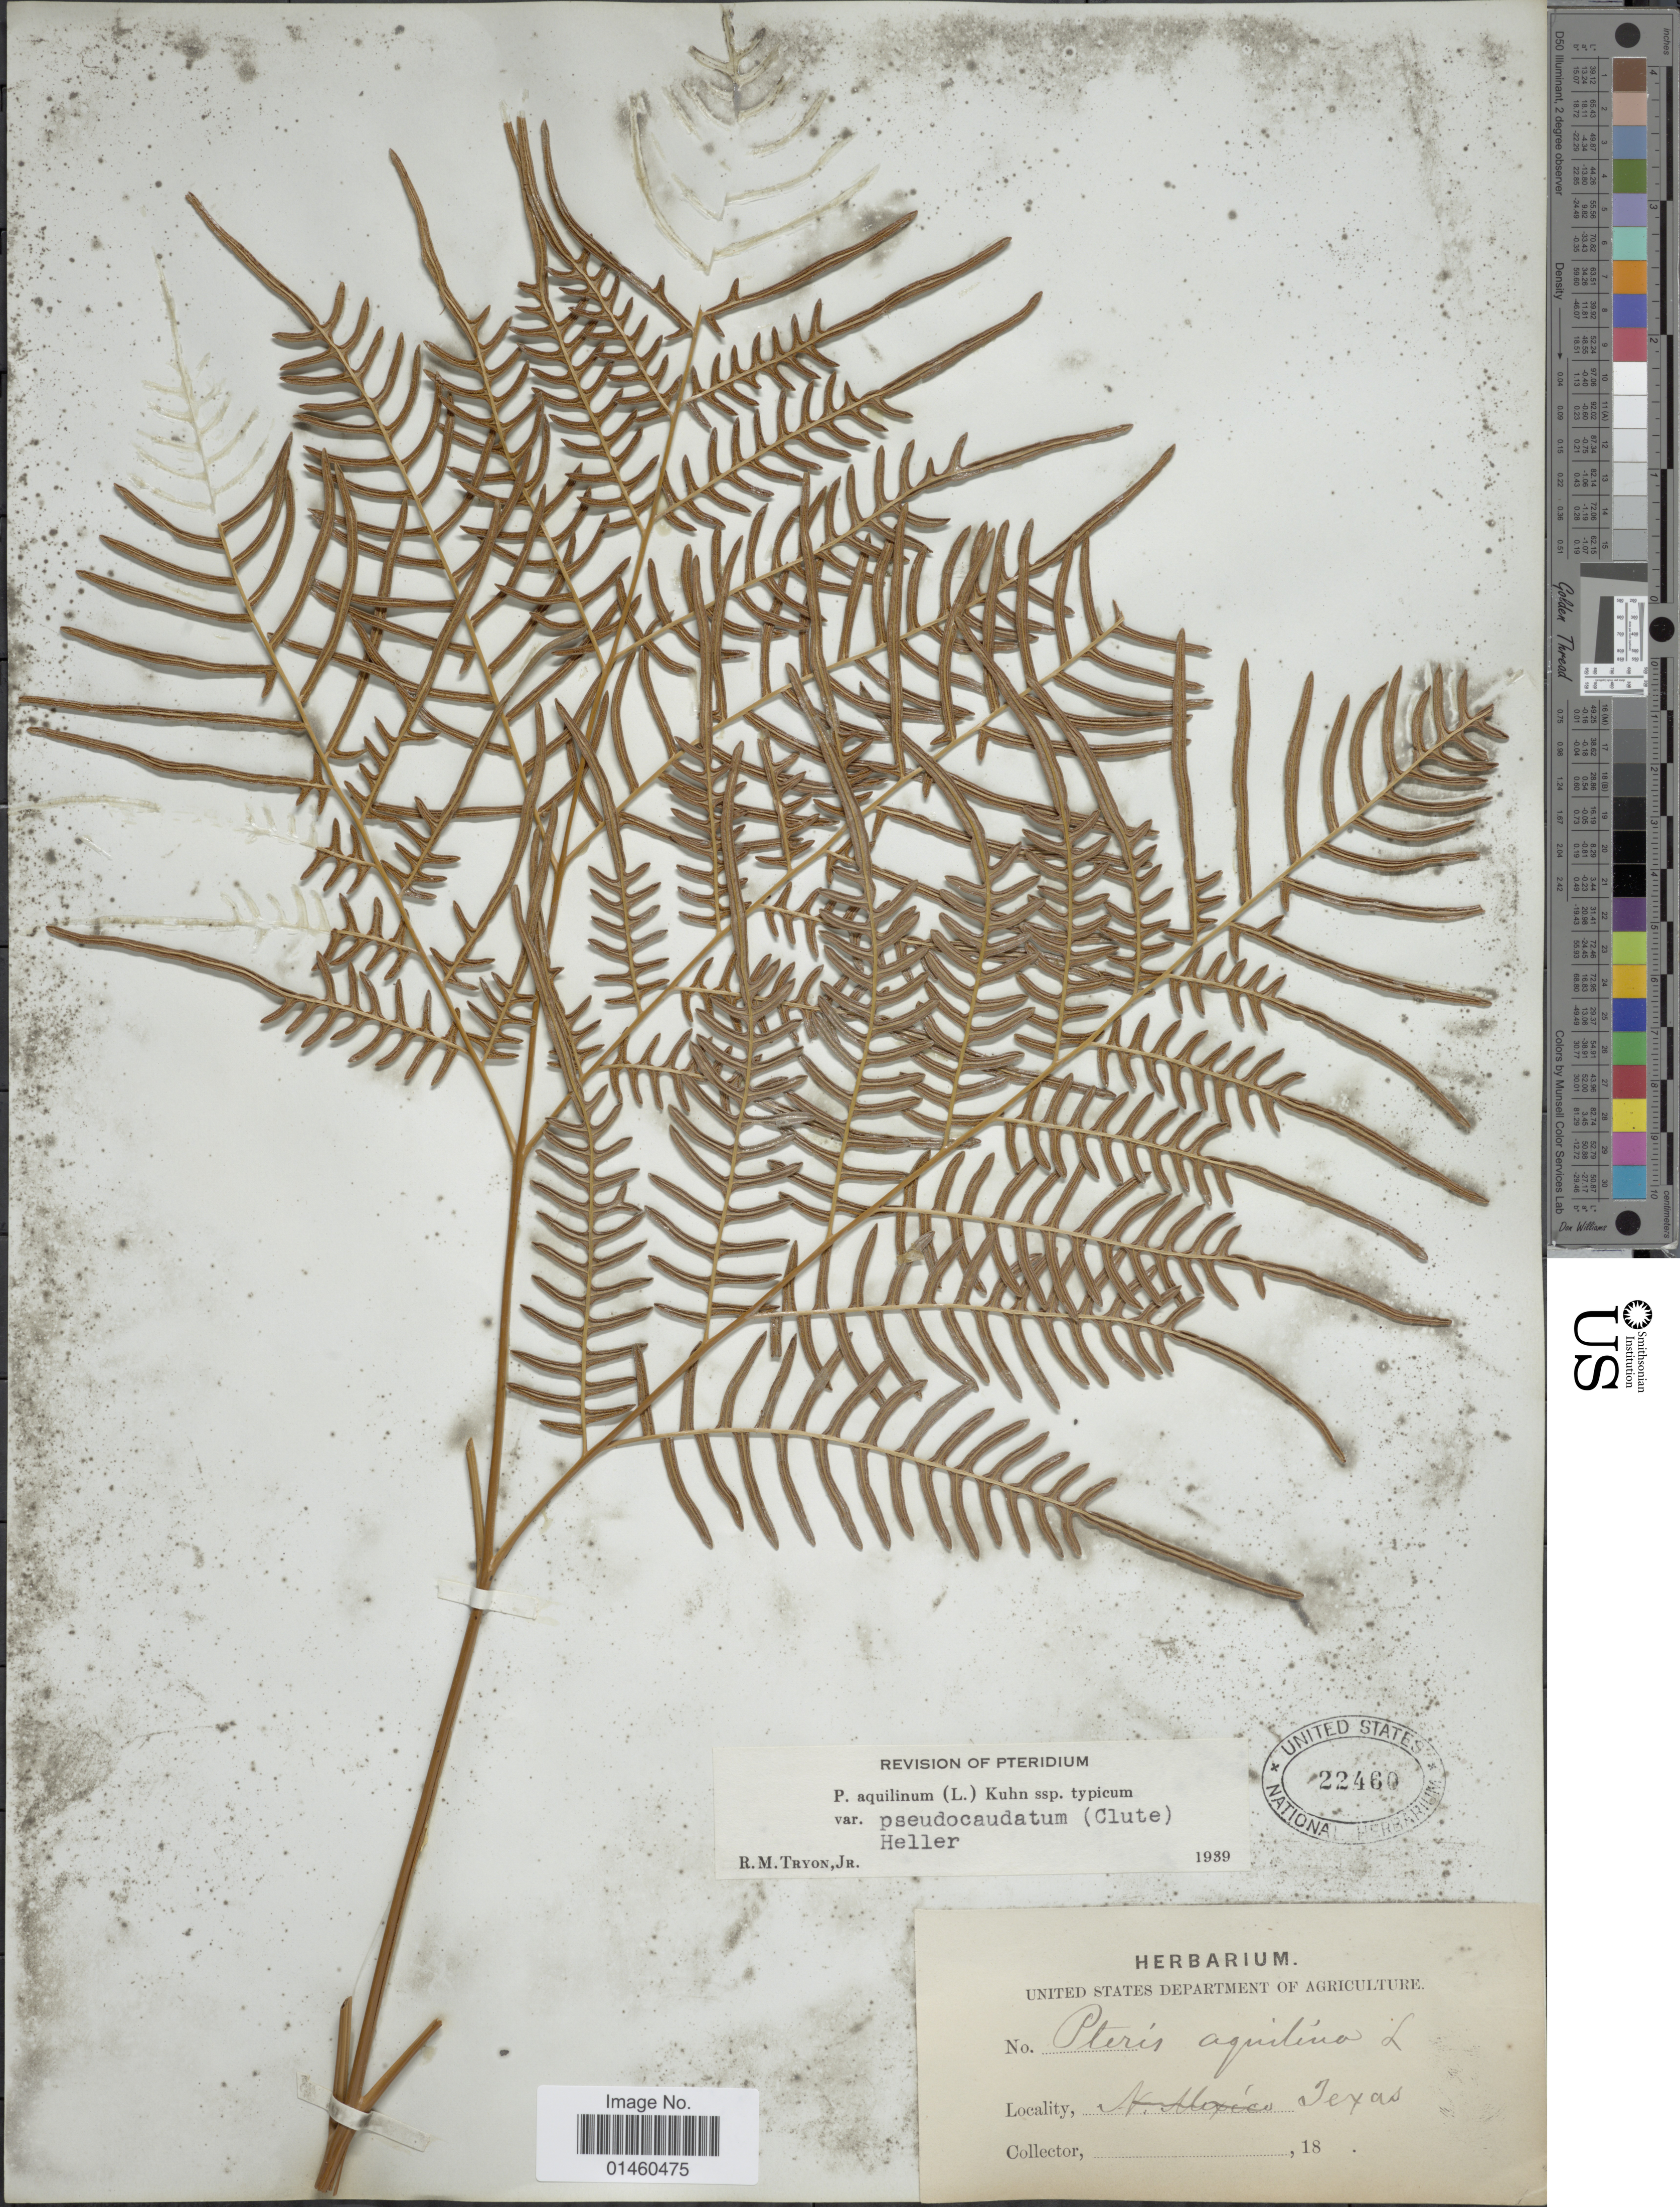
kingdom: Plantae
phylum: Tracheophyta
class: Polypodiopsida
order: Polypodiales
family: Dennstaedtiaceae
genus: Pteridium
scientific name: Pteridium aquilinum var. pseudocaudatum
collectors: United States Department of Agriculture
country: United States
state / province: Texas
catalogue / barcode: US 22460